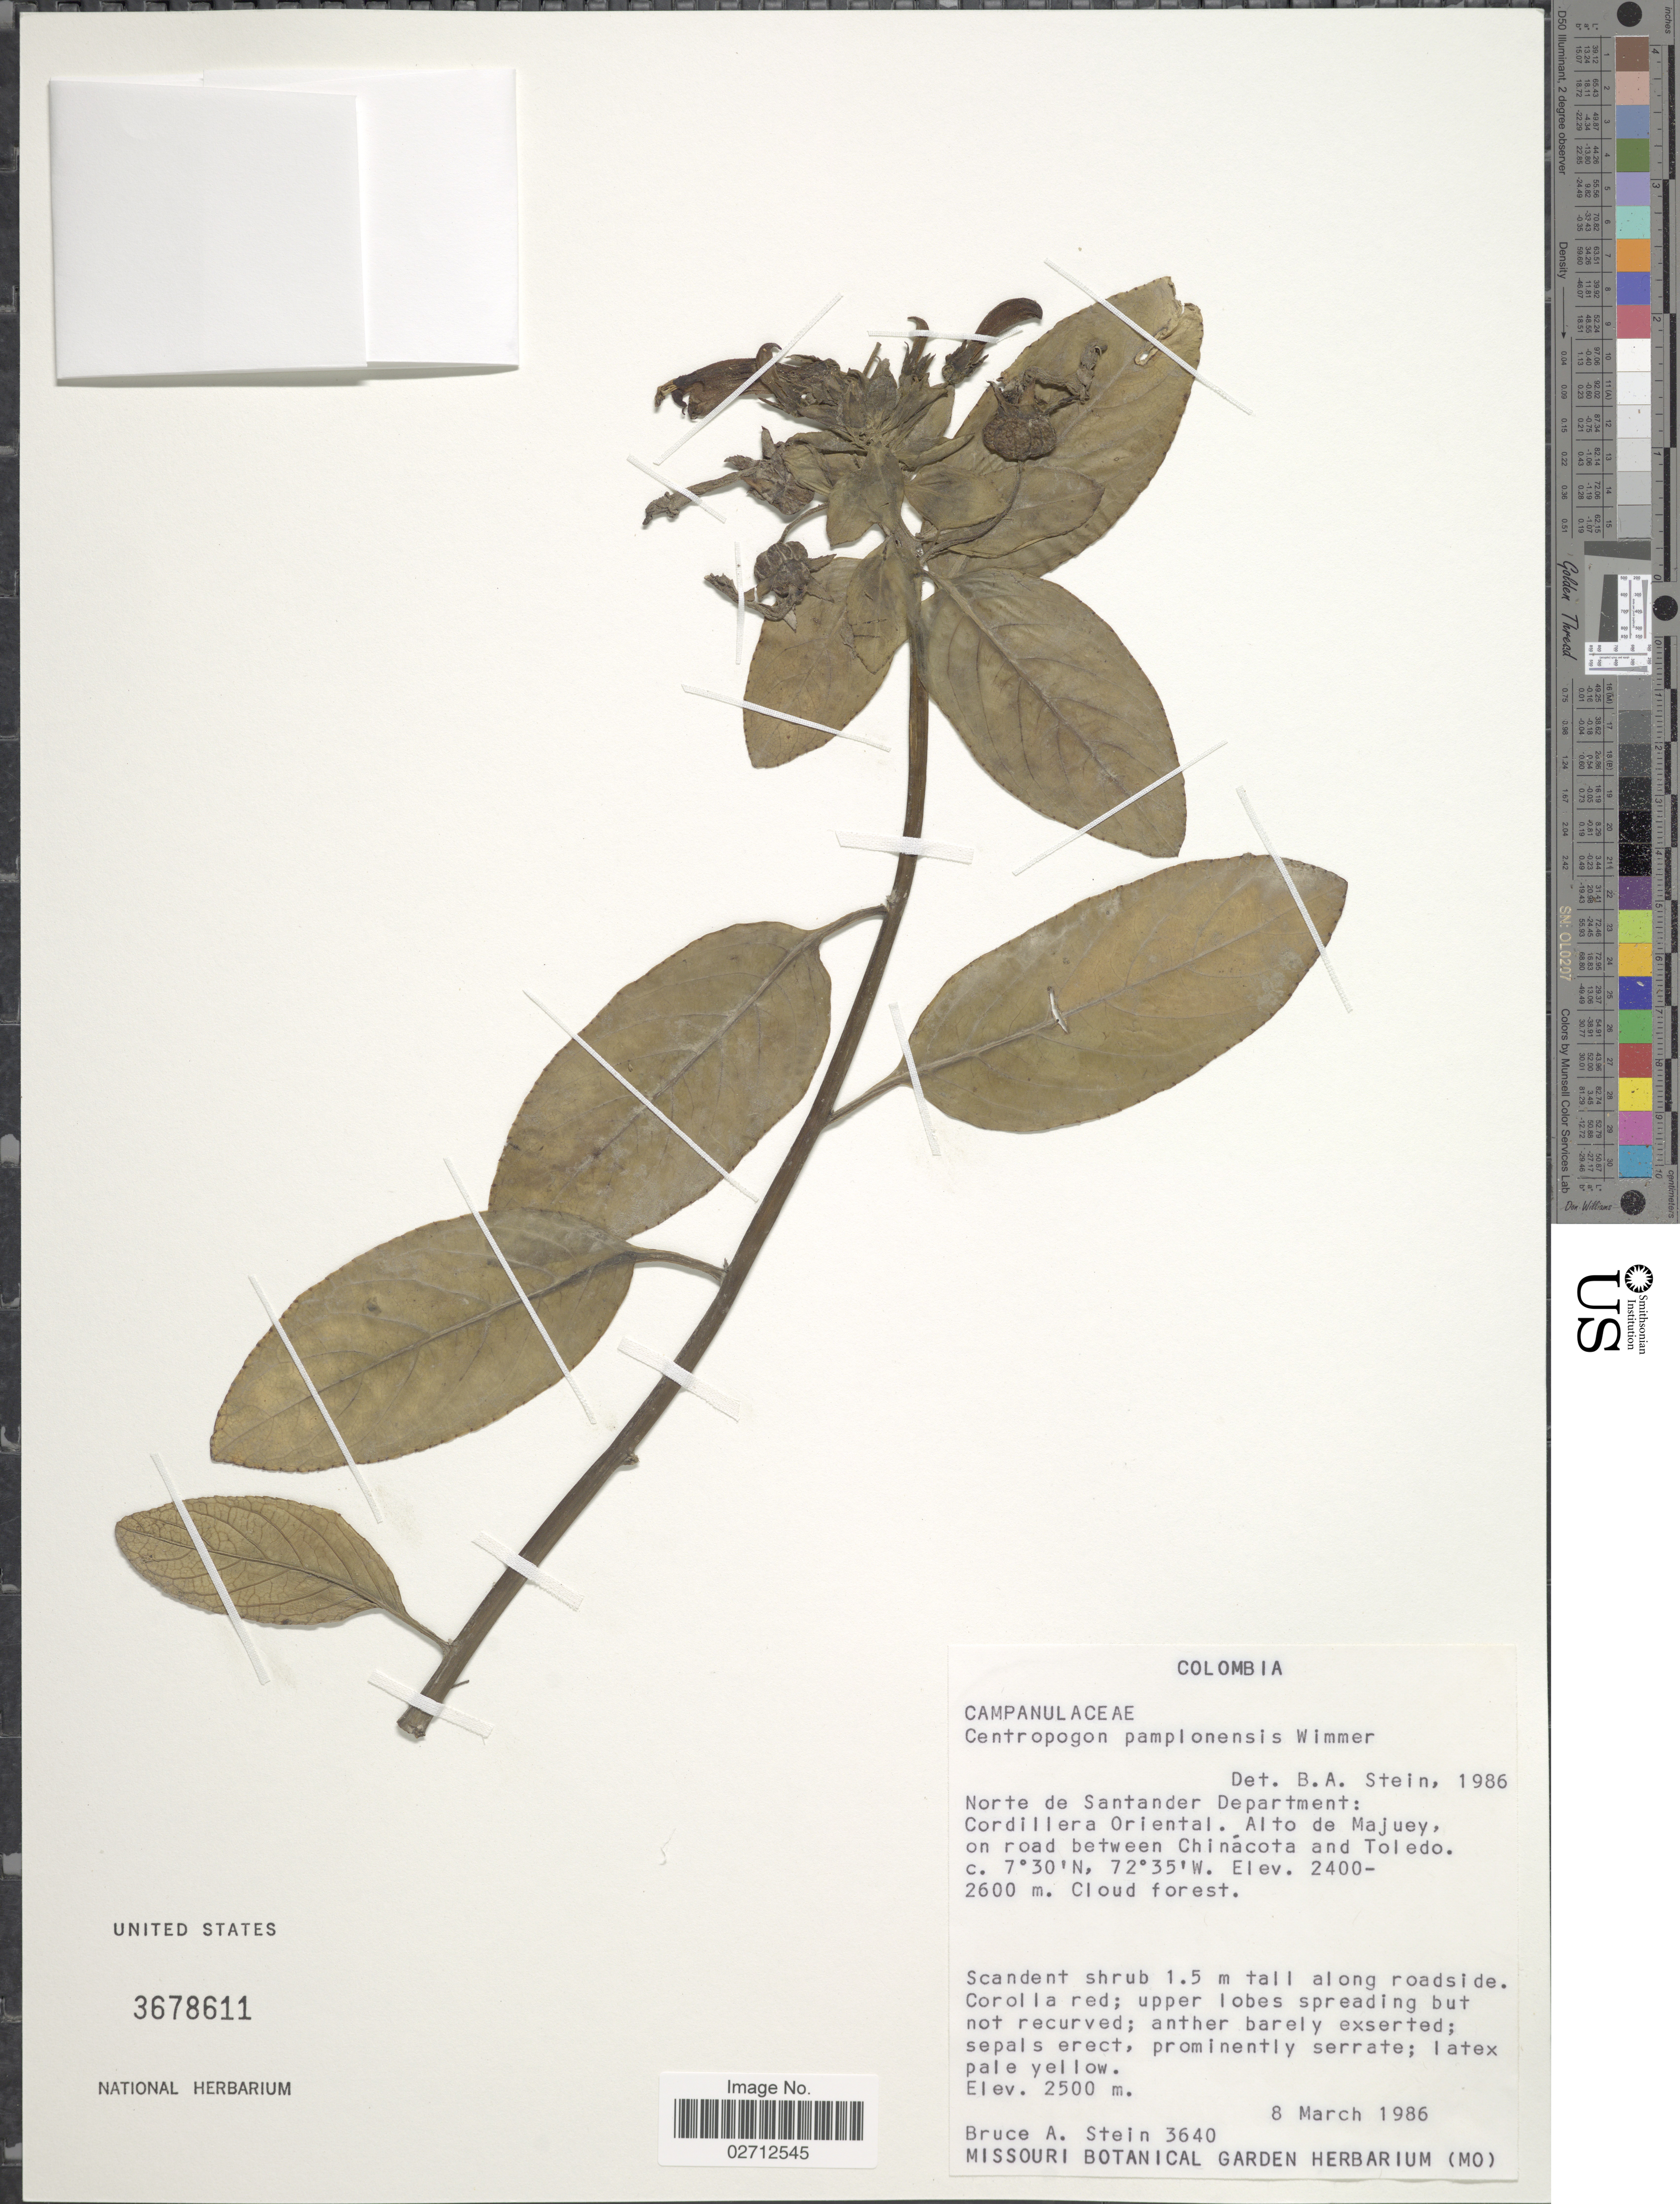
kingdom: Plantae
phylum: Tracheophyta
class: Magnoliopsida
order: Asterales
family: Campanulaceae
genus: Centropogon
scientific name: Centropogon pamplonensis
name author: E. Wimm.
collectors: B. A. Stein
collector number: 3640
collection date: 1986-03-08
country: Colombia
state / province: Norte de Santander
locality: Norte de Santander Department: Cordillera Oriental. Alto de Majuey, on road between Chinácota and Toledo.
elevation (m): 2600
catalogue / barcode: US 3678611